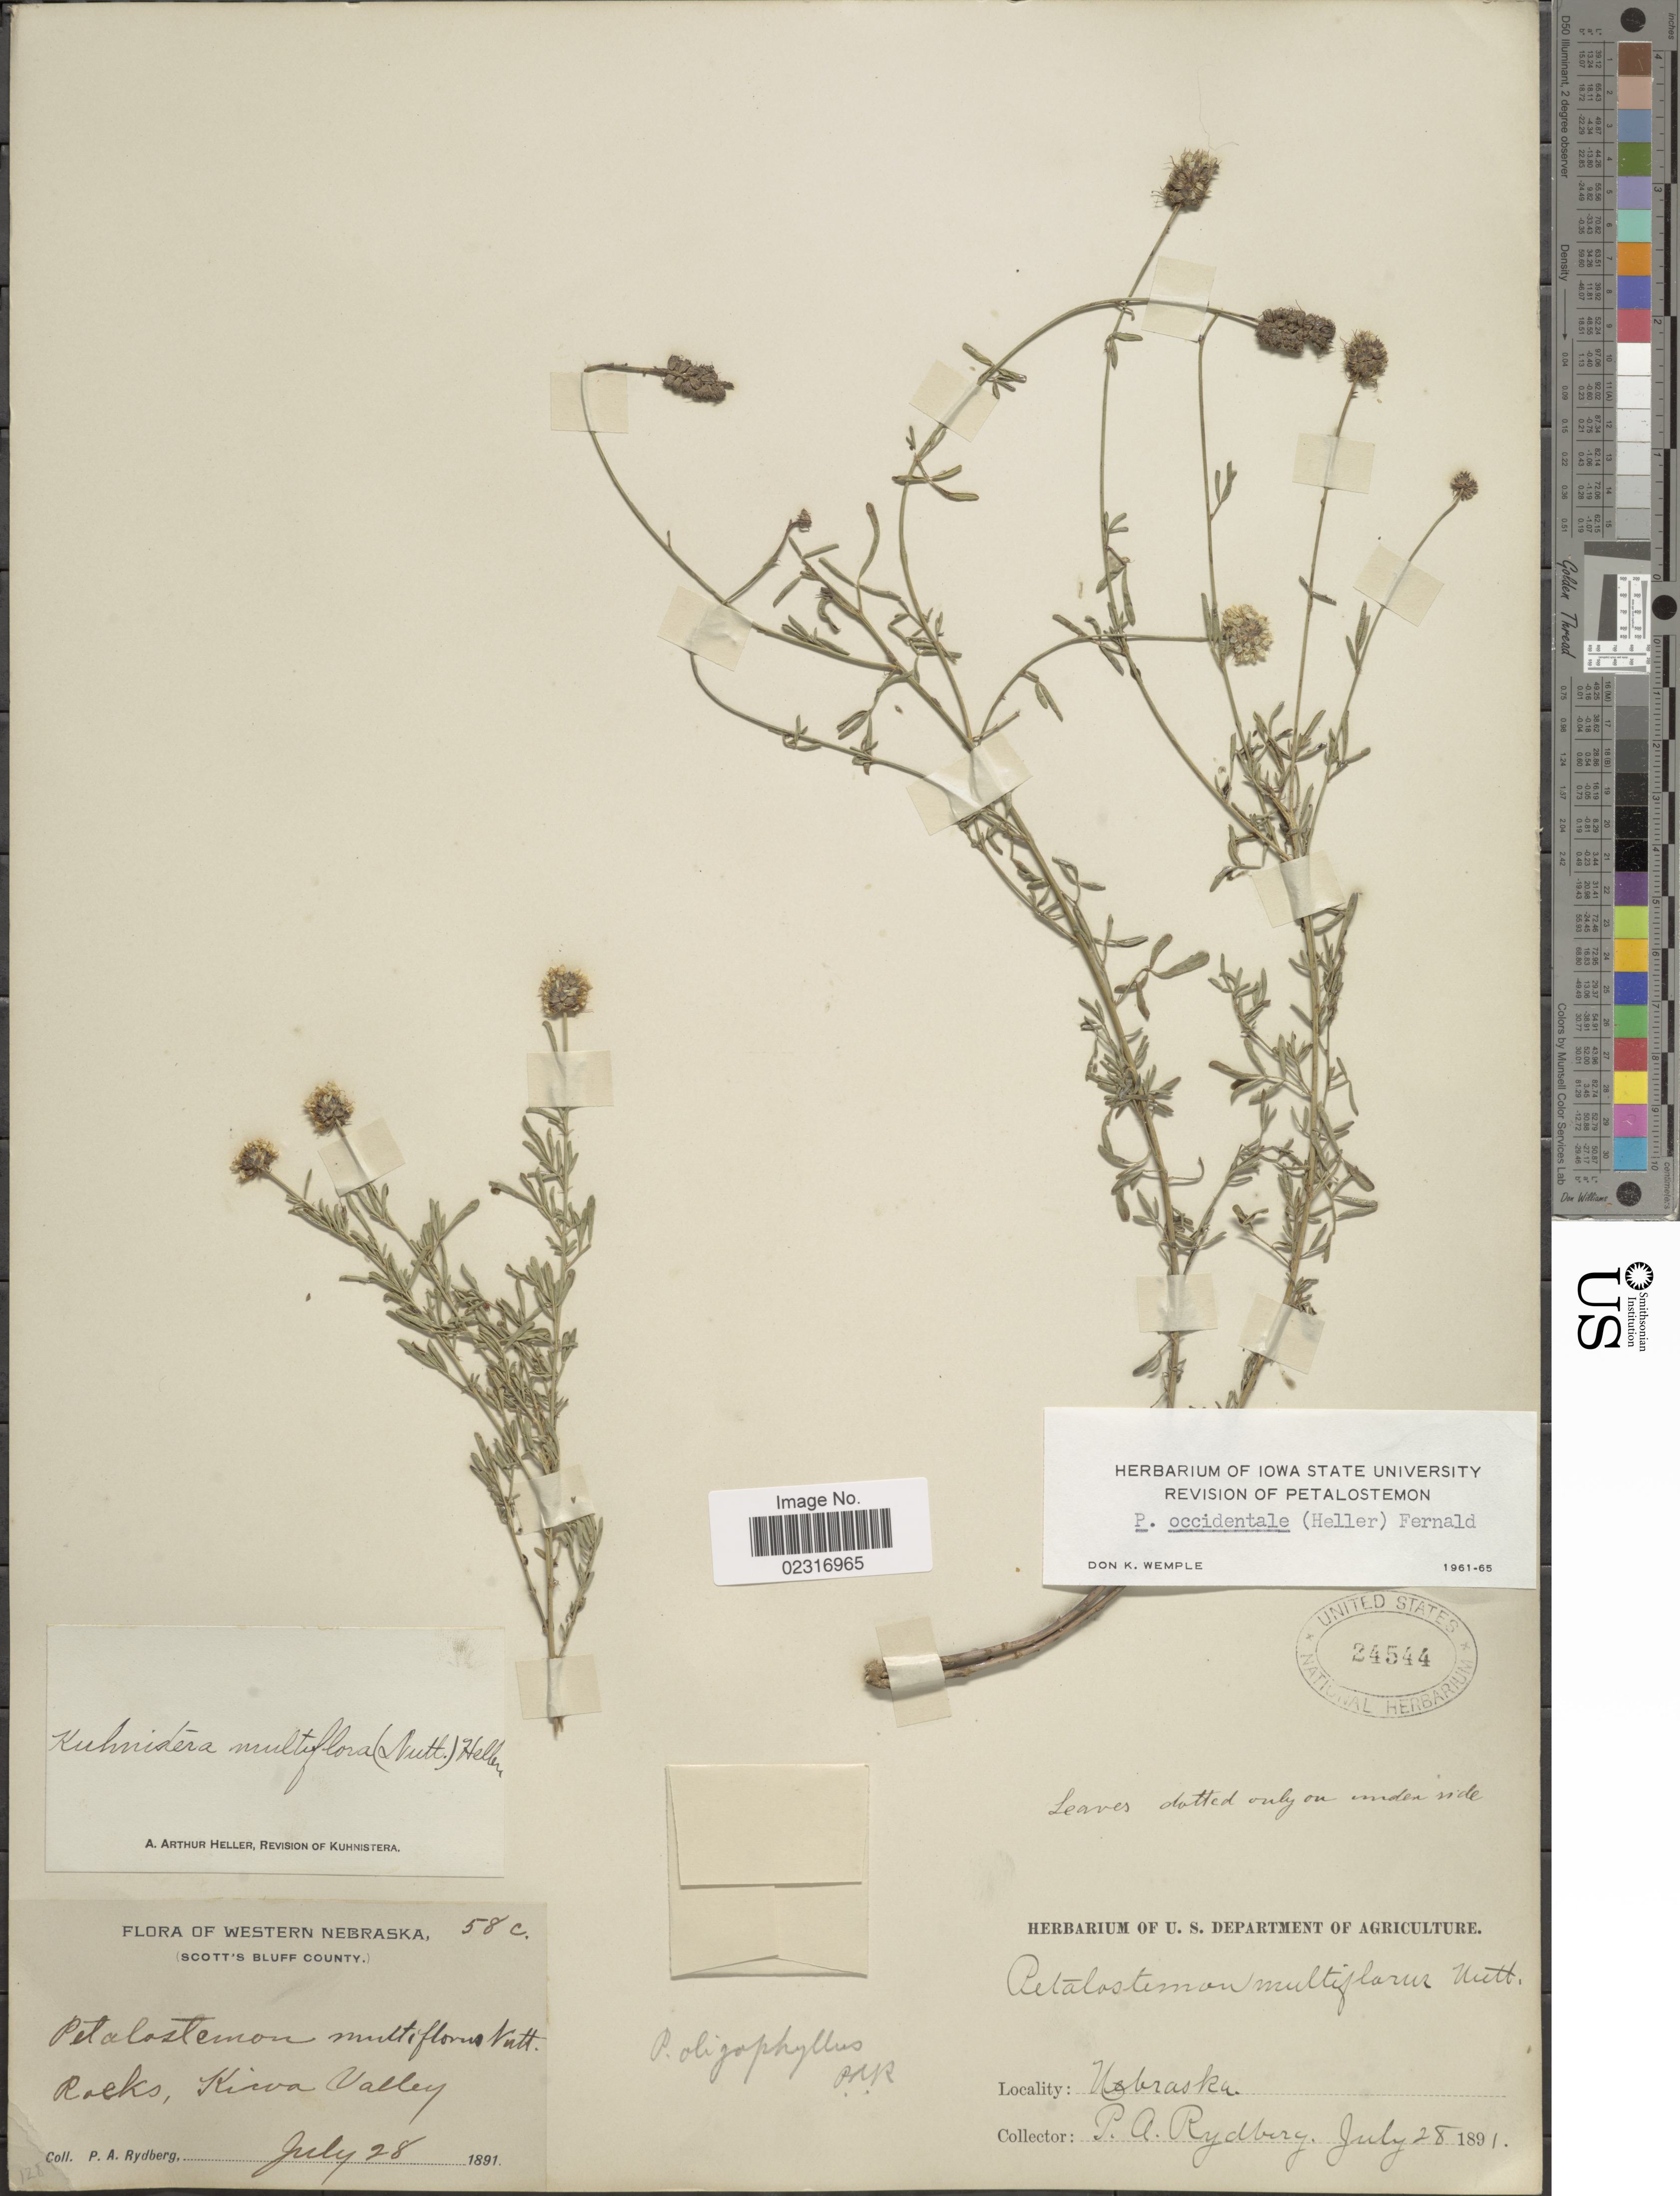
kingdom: Plantae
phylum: Tracheophyta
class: Magnoliopsida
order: Fabales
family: Fabaceae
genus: Dalea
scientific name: Dalea candida var. oligophylla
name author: (Torr) Shinners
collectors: P. A. Rydberg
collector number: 58c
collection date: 1891-07-28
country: United States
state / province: Nebraska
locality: Western Nebraska. Scott's Bluff County. Kiwa Valley.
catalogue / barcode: US 24544